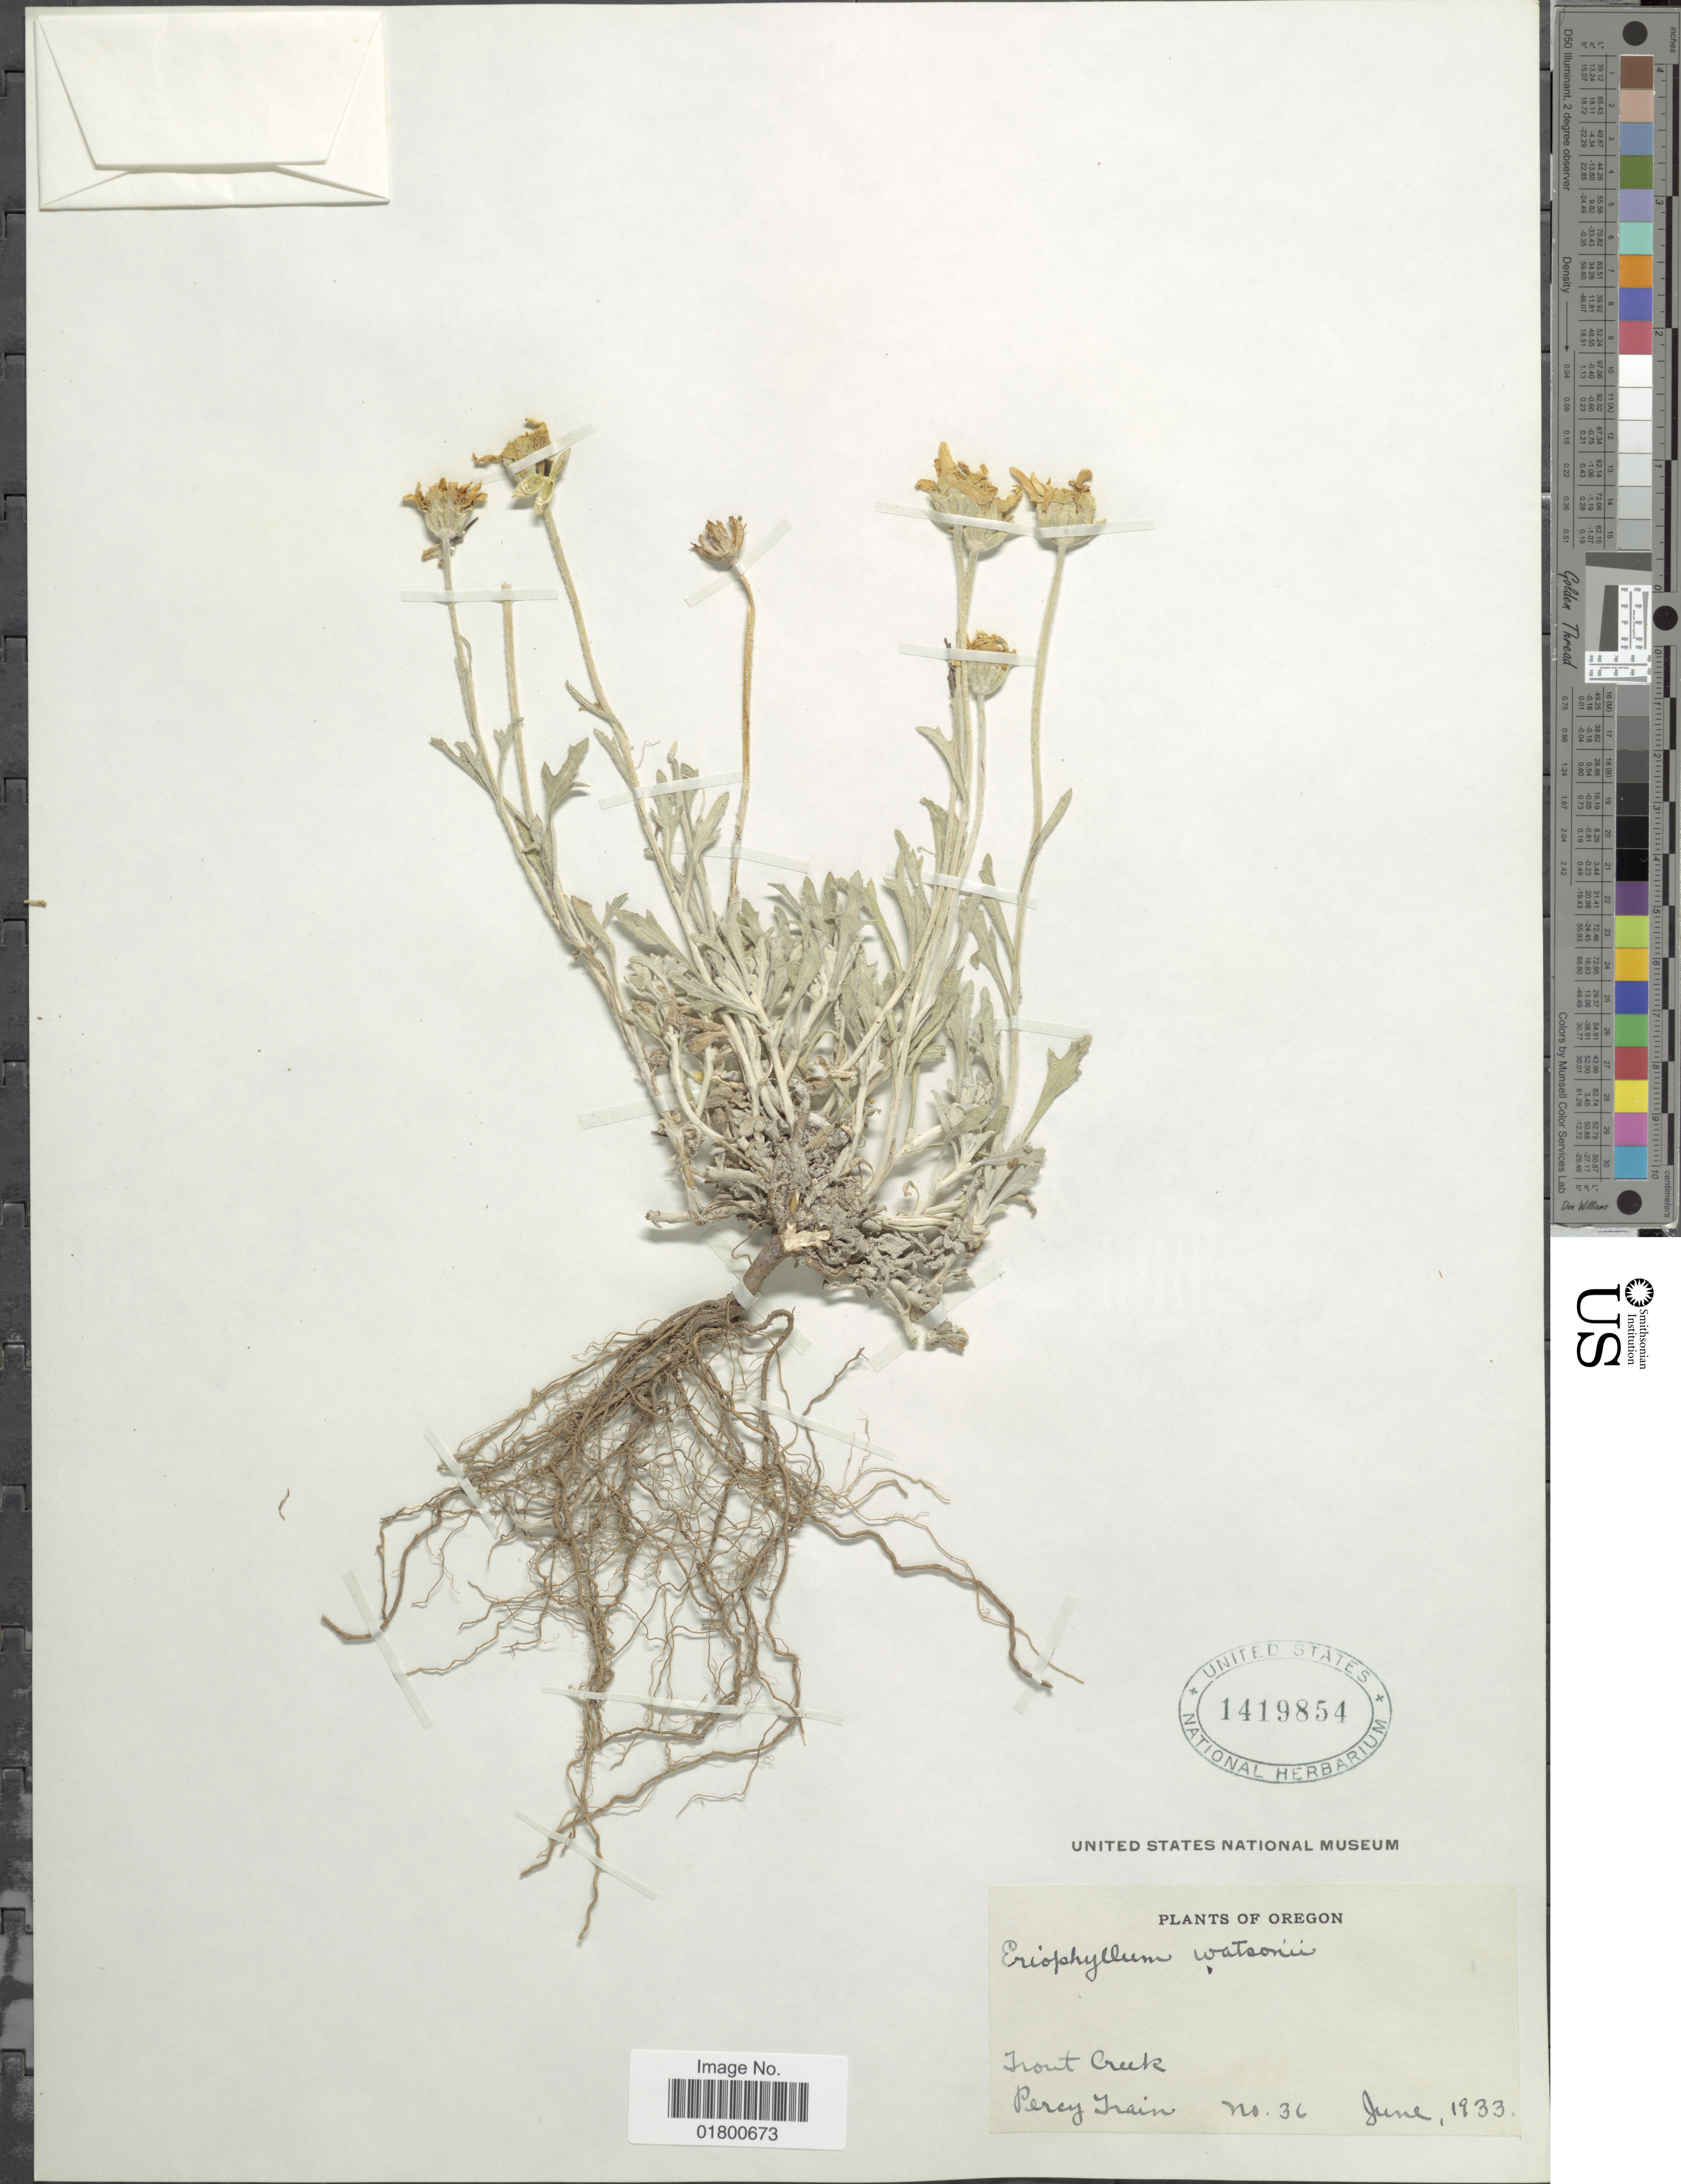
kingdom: Plantae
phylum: Tracheophyta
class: Magnoliopsida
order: Asterales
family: Asteraceae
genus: Eriophyllum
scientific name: Eriophyllum watsonii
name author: A. Gray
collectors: P. Train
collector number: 36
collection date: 1933-06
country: United States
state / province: Oregon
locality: Front creek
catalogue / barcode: US 1419854